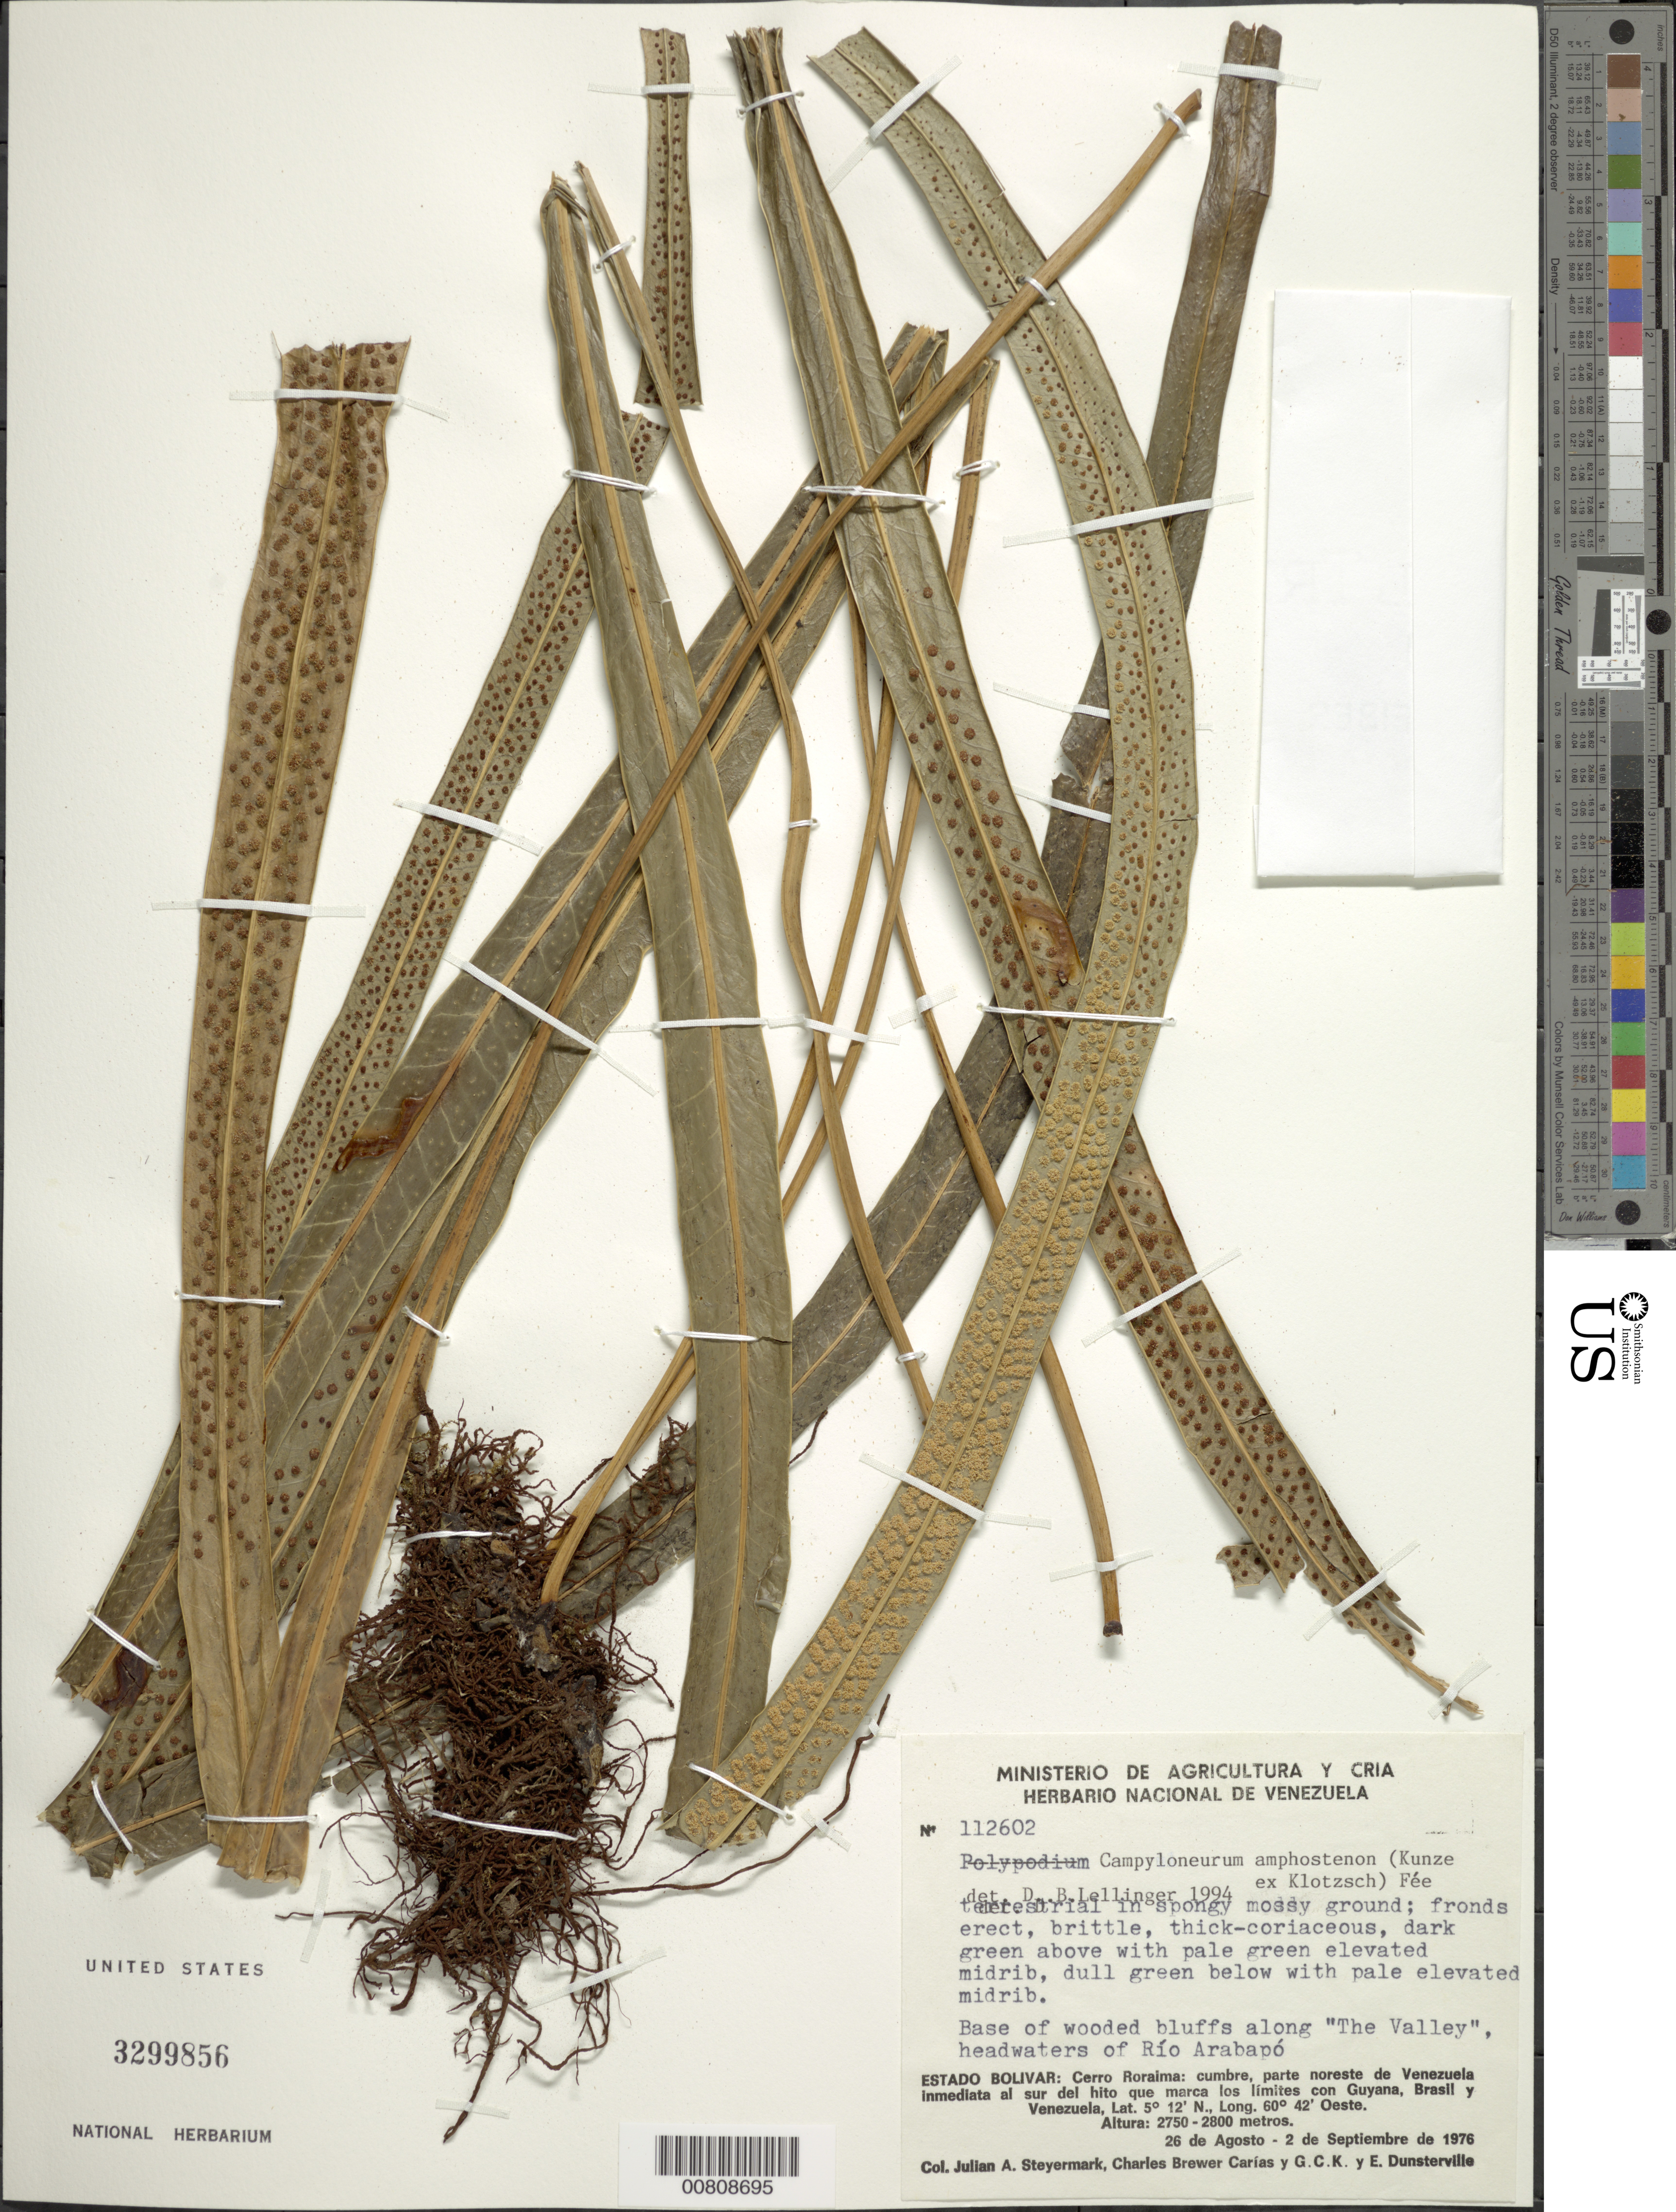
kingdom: Plantae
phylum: Tracheophyta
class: Polypodiopsida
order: Polypodiales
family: Polypodiaceae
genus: Campyloneurum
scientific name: Campyloneurum amphostenon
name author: (Kunze ex Klotzsch) Fée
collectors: J. Steyermark, C. Brewer-Carias, G. C. K. Dunsterville & E. Dunsterville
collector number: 112602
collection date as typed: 26-Aug-76 to 2-Sep-76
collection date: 1976-08-26/1976-09-02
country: Venezuela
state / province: Bolívar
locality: Cerro Roraima: cumbre, parte NO de Venezuela immediata al sur del hito que marca los limites con Guyana, Brasil y Venezuela, in "El Valle", headwaters of Río Arabapó.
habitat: Base of wooded bluffs along "The Valley"; in spongy mossy ground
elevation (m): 2750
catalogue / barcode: US 3299856